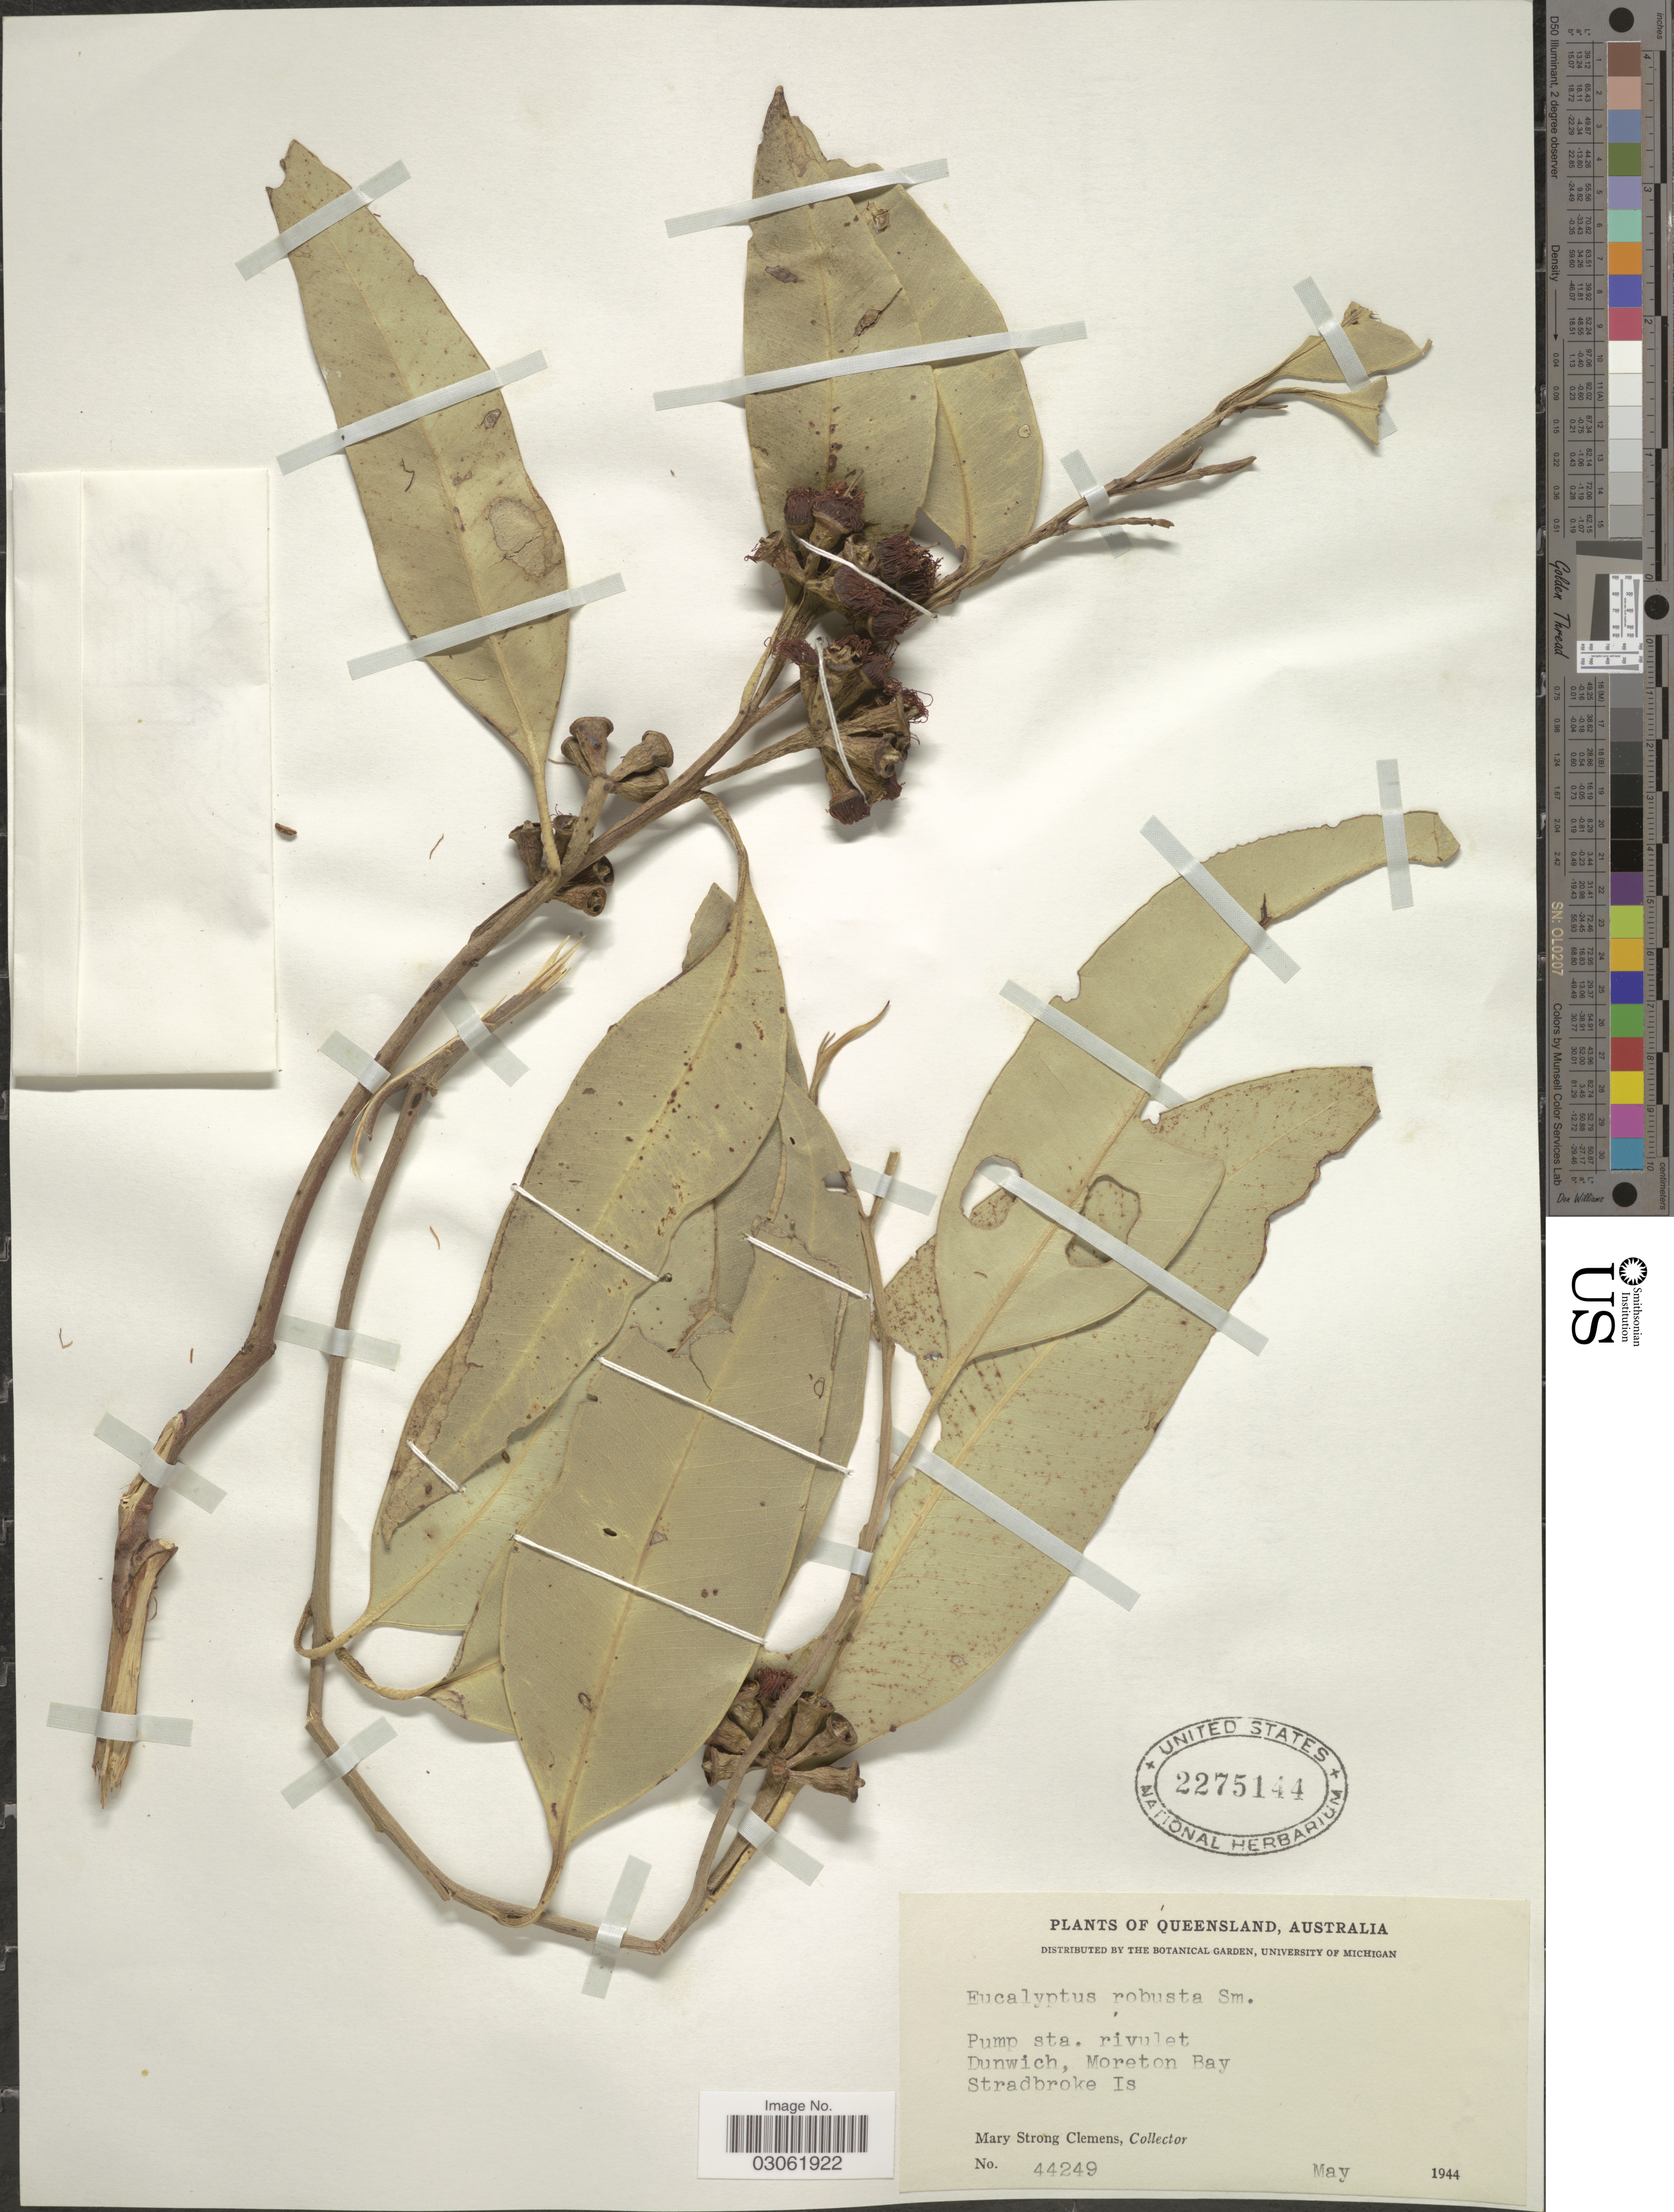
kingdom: Plantae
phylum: Tracheophyta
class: Magnoliopsida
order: Myrtales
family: Myrtaceae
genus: Eucalyptus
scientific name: Eucalyptus robusta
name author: Sm.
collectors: M. S. Clemens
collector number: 44249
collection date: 1944-05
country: Australia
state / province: Queensland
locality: Dunwich, Moreton Bay, Stradbroke Is.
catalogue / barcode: US 2275144